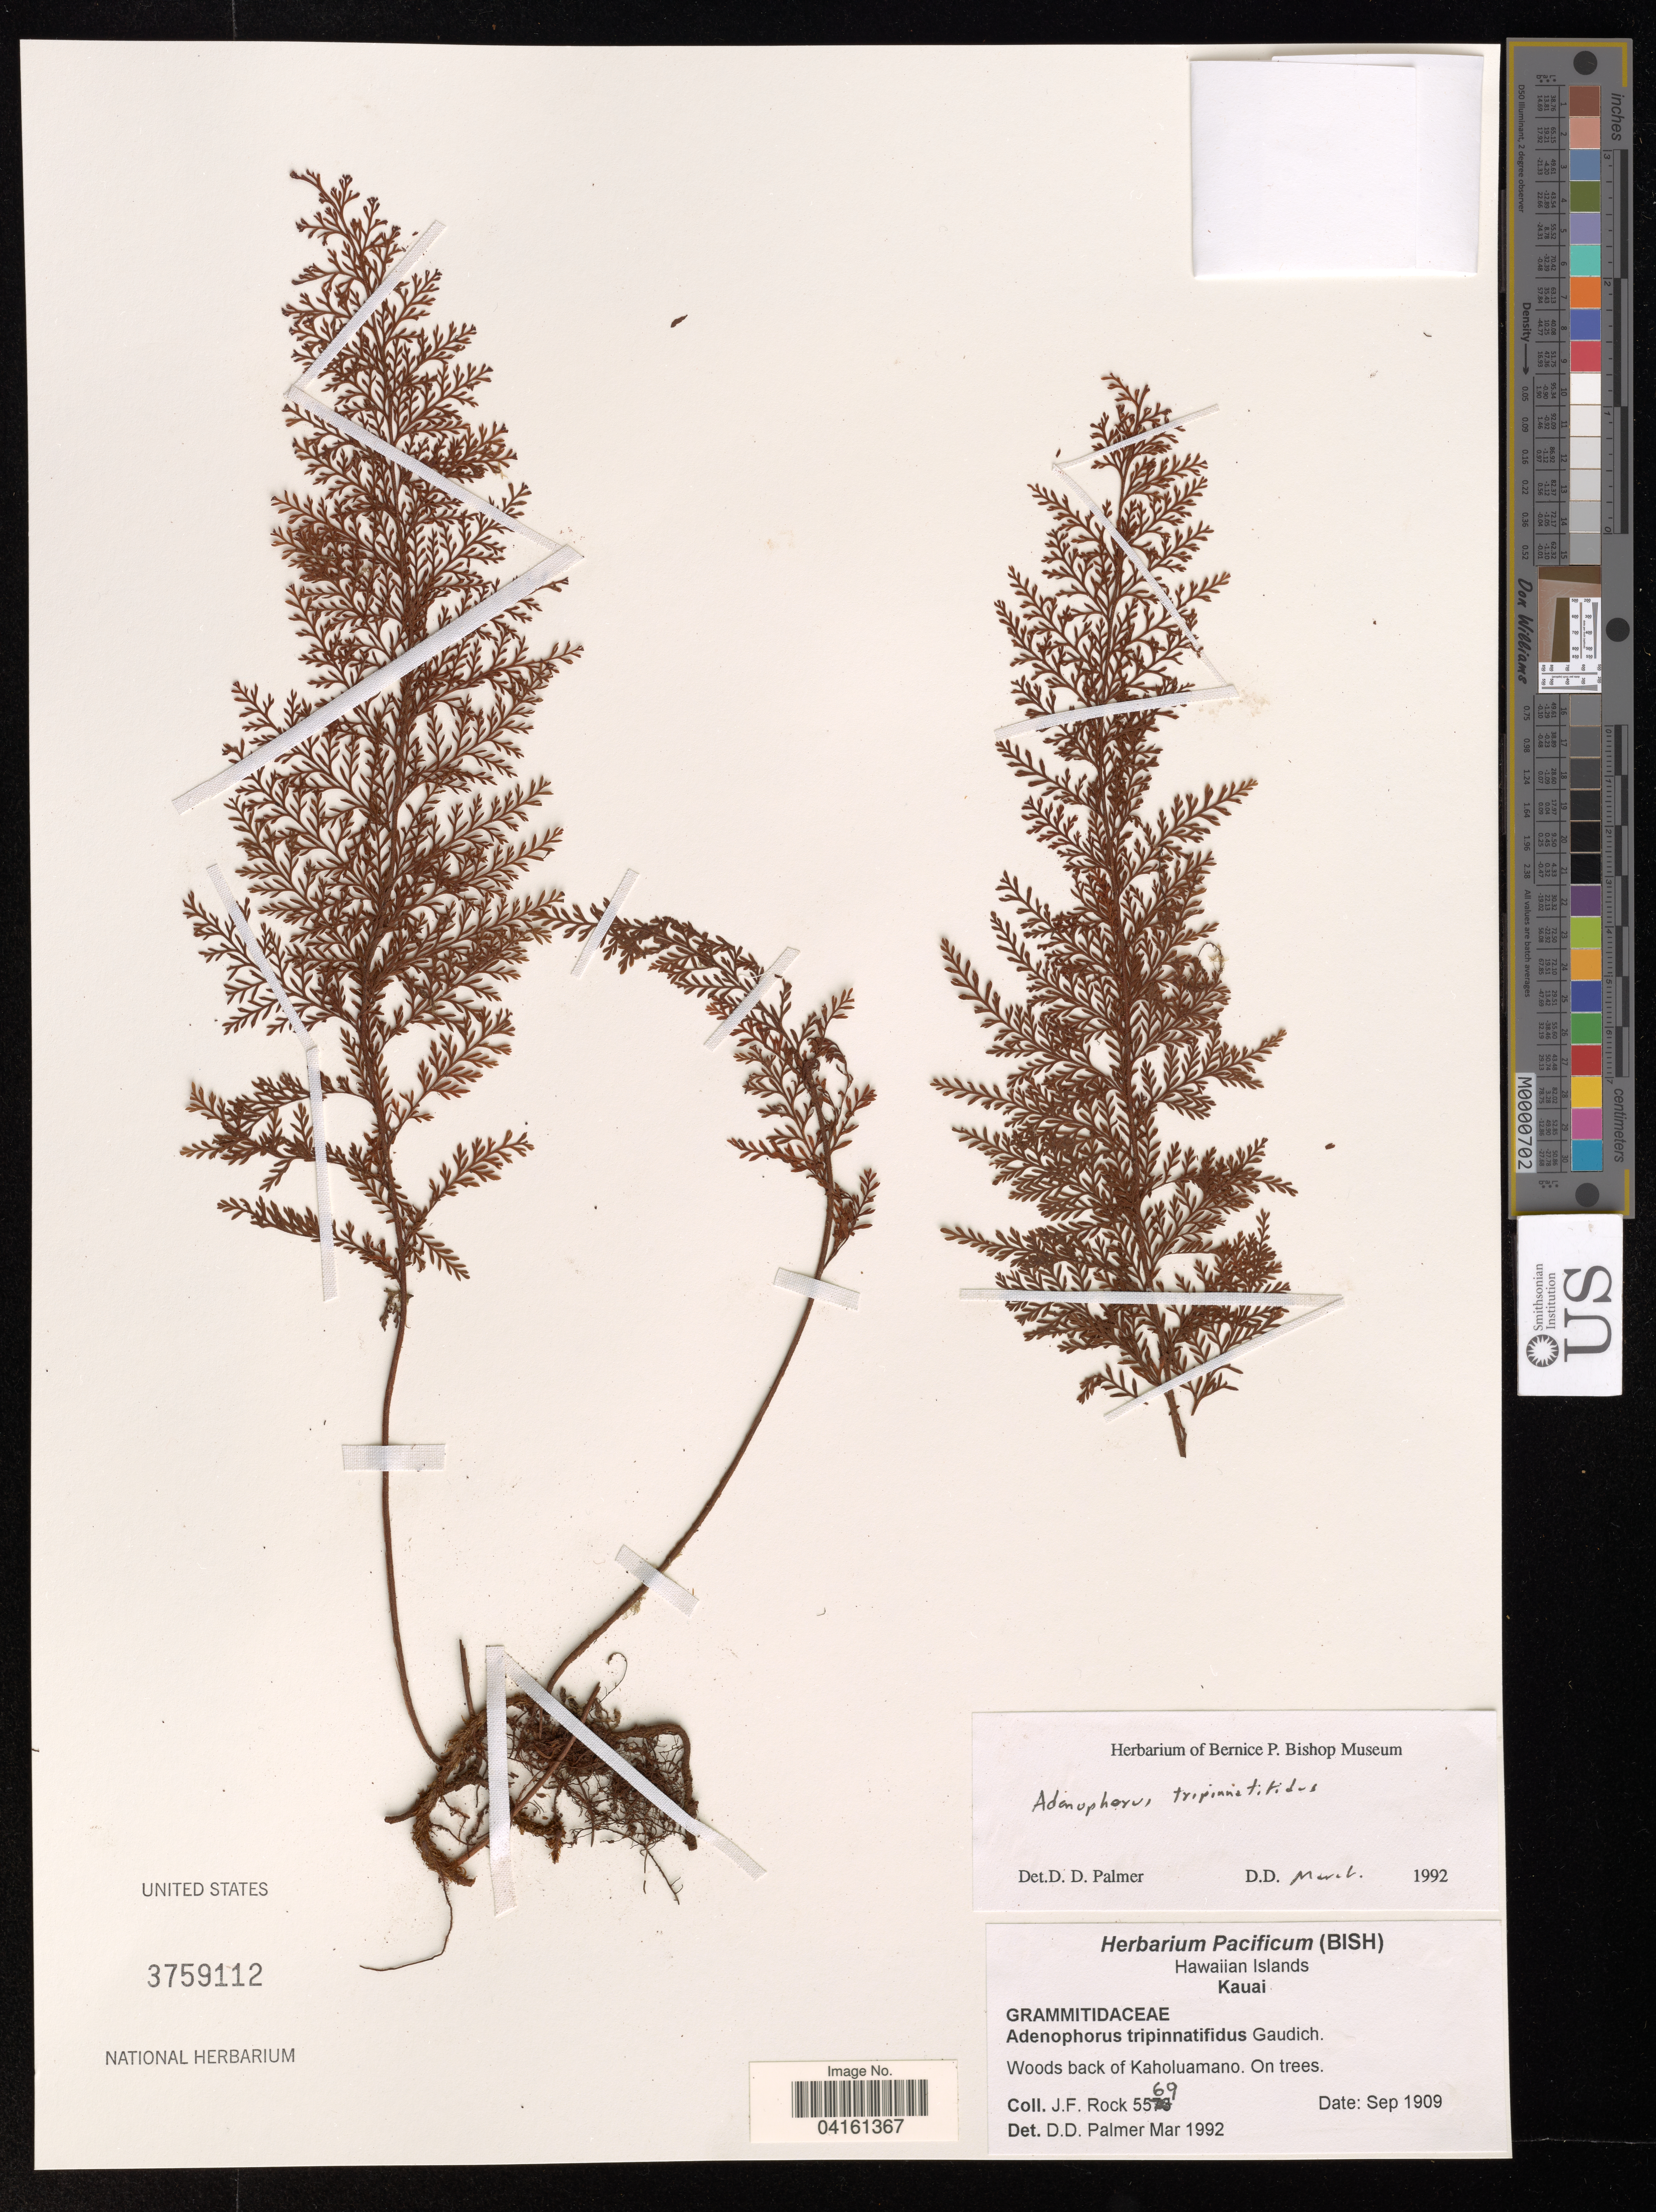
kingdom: Plantae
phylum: Tracheophyta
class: Polypodiopsida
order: Polypodiales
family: Polypodiaceae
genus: Adenophorus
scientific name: Adenophorus tripinnatifidus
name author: Gaudich.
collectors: J. Rock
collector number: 5569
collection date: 1909-09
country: United States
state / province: Hawaii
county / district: Kauai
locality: Kauai. Woods back of Kaholuamano.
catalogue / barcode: US 3759112